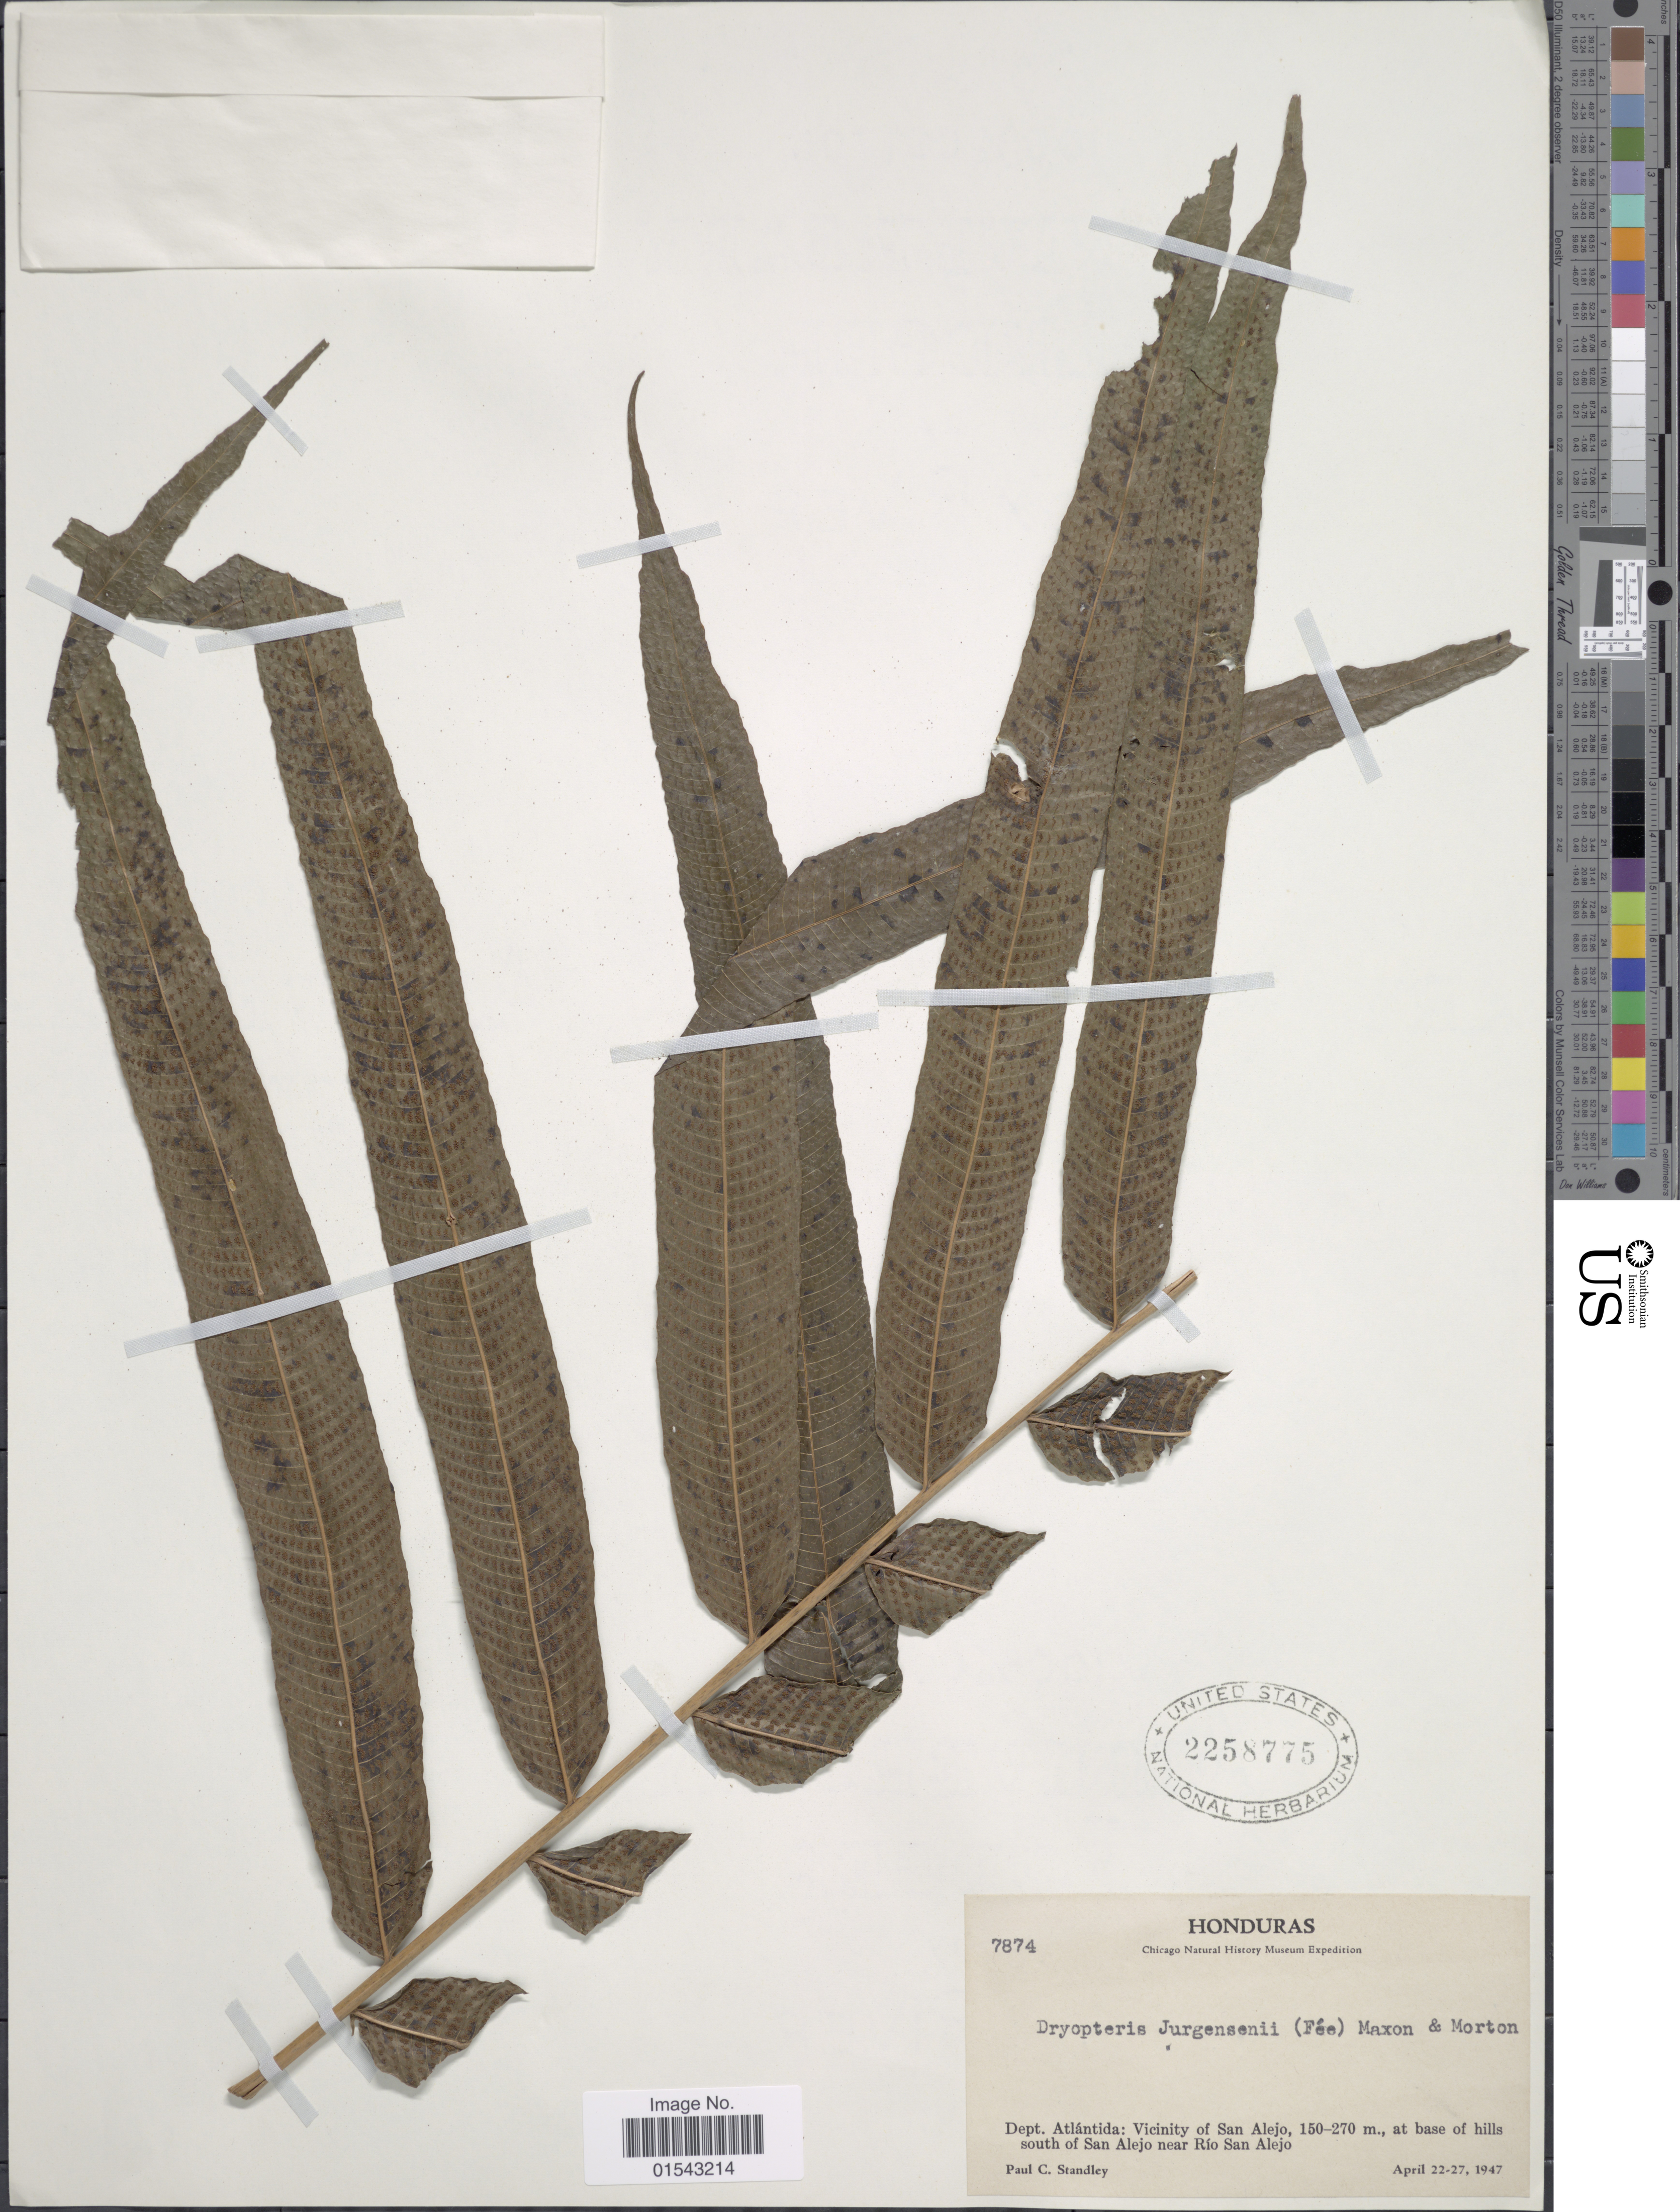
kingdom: Plantae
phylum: Tracheophyta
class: Polypodiopsida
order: Polypodiales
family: Thelypteridaceae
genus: Meniscium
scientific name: Meniscium falcatum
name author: Liebm.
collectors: P. C. Standley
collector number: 7874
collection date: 1947-04-22/1947-04-27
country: Honduras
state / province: Atlántida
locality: Dept. Atlantida: Vicinity of San Alejo, at base of hills south of San Alejo near Rio San Alejo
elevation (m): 150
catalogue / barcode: US 2258775